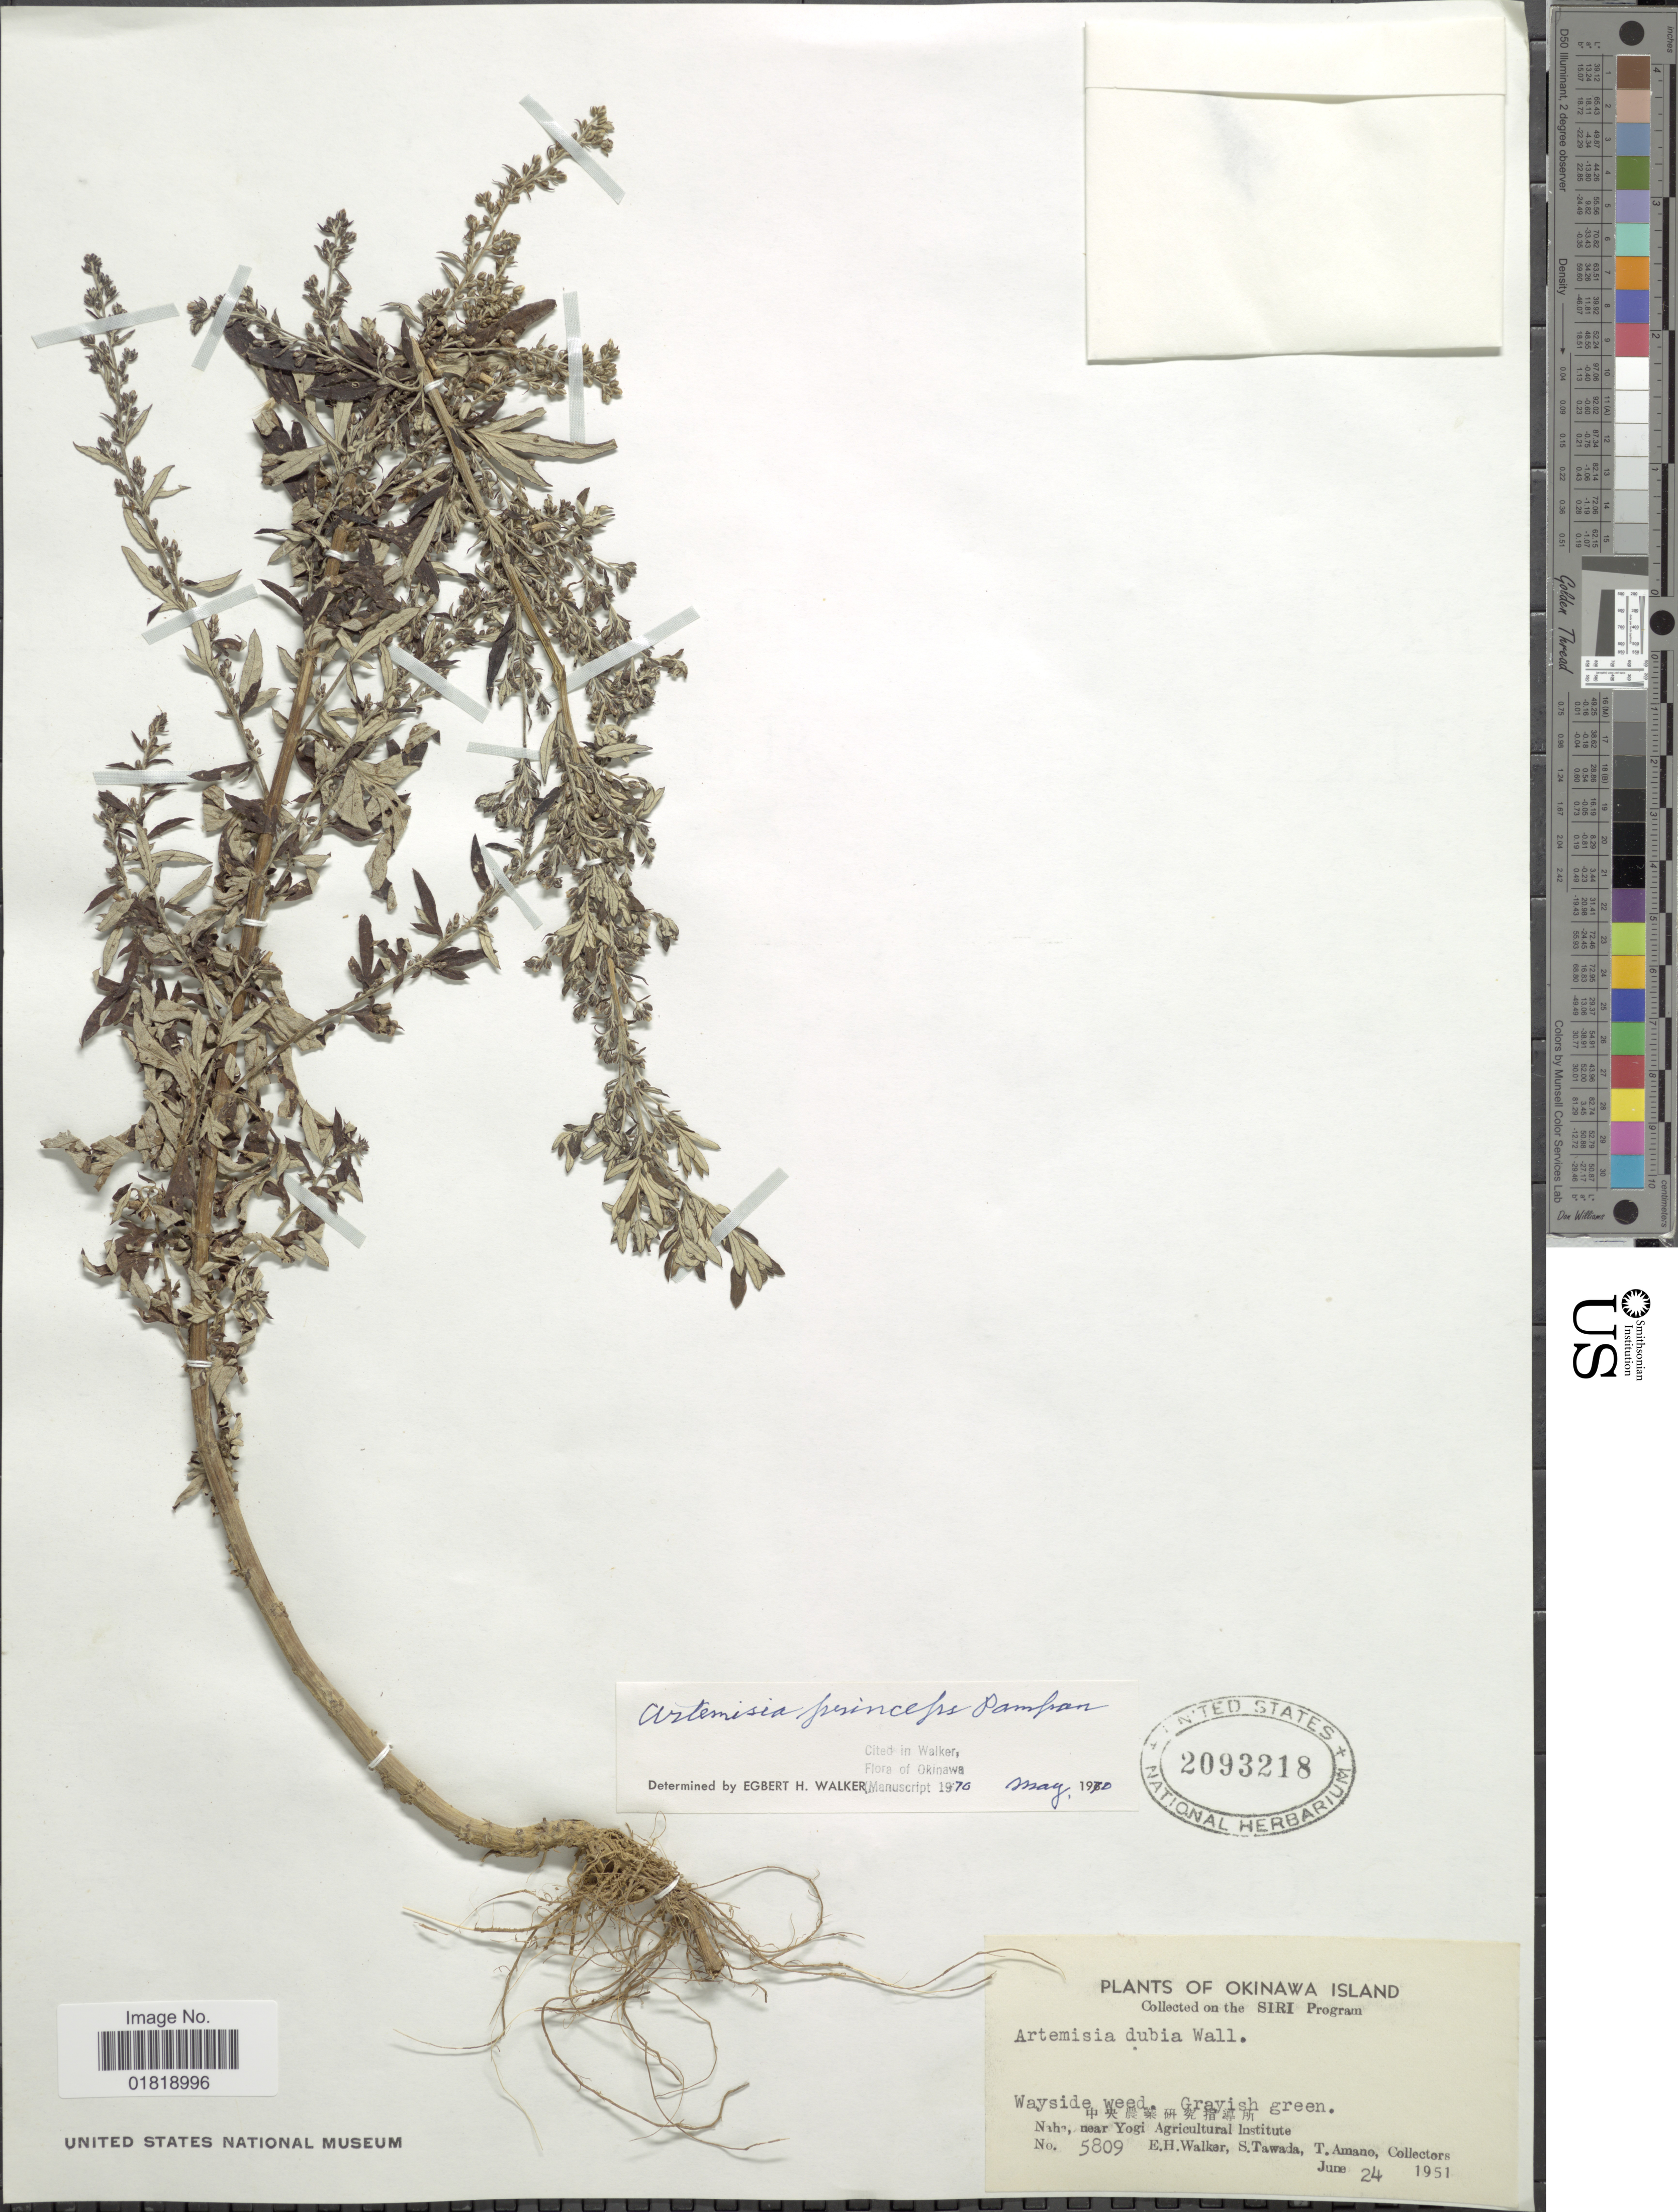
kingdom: Plantae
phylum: Tracheophyta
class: Magnoliopsida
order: Asterales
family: Asteraceae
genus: Artemisia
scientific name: Artemisia princeps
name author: Pamp.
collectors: E. H. Walker, S. Tawada & T. Amano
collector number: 5809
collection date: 1951-06-24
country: Japan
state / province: Okinawa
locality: Okinawa Island, Naha, near Yogi Agriculture Institute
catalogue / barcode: US 2093218